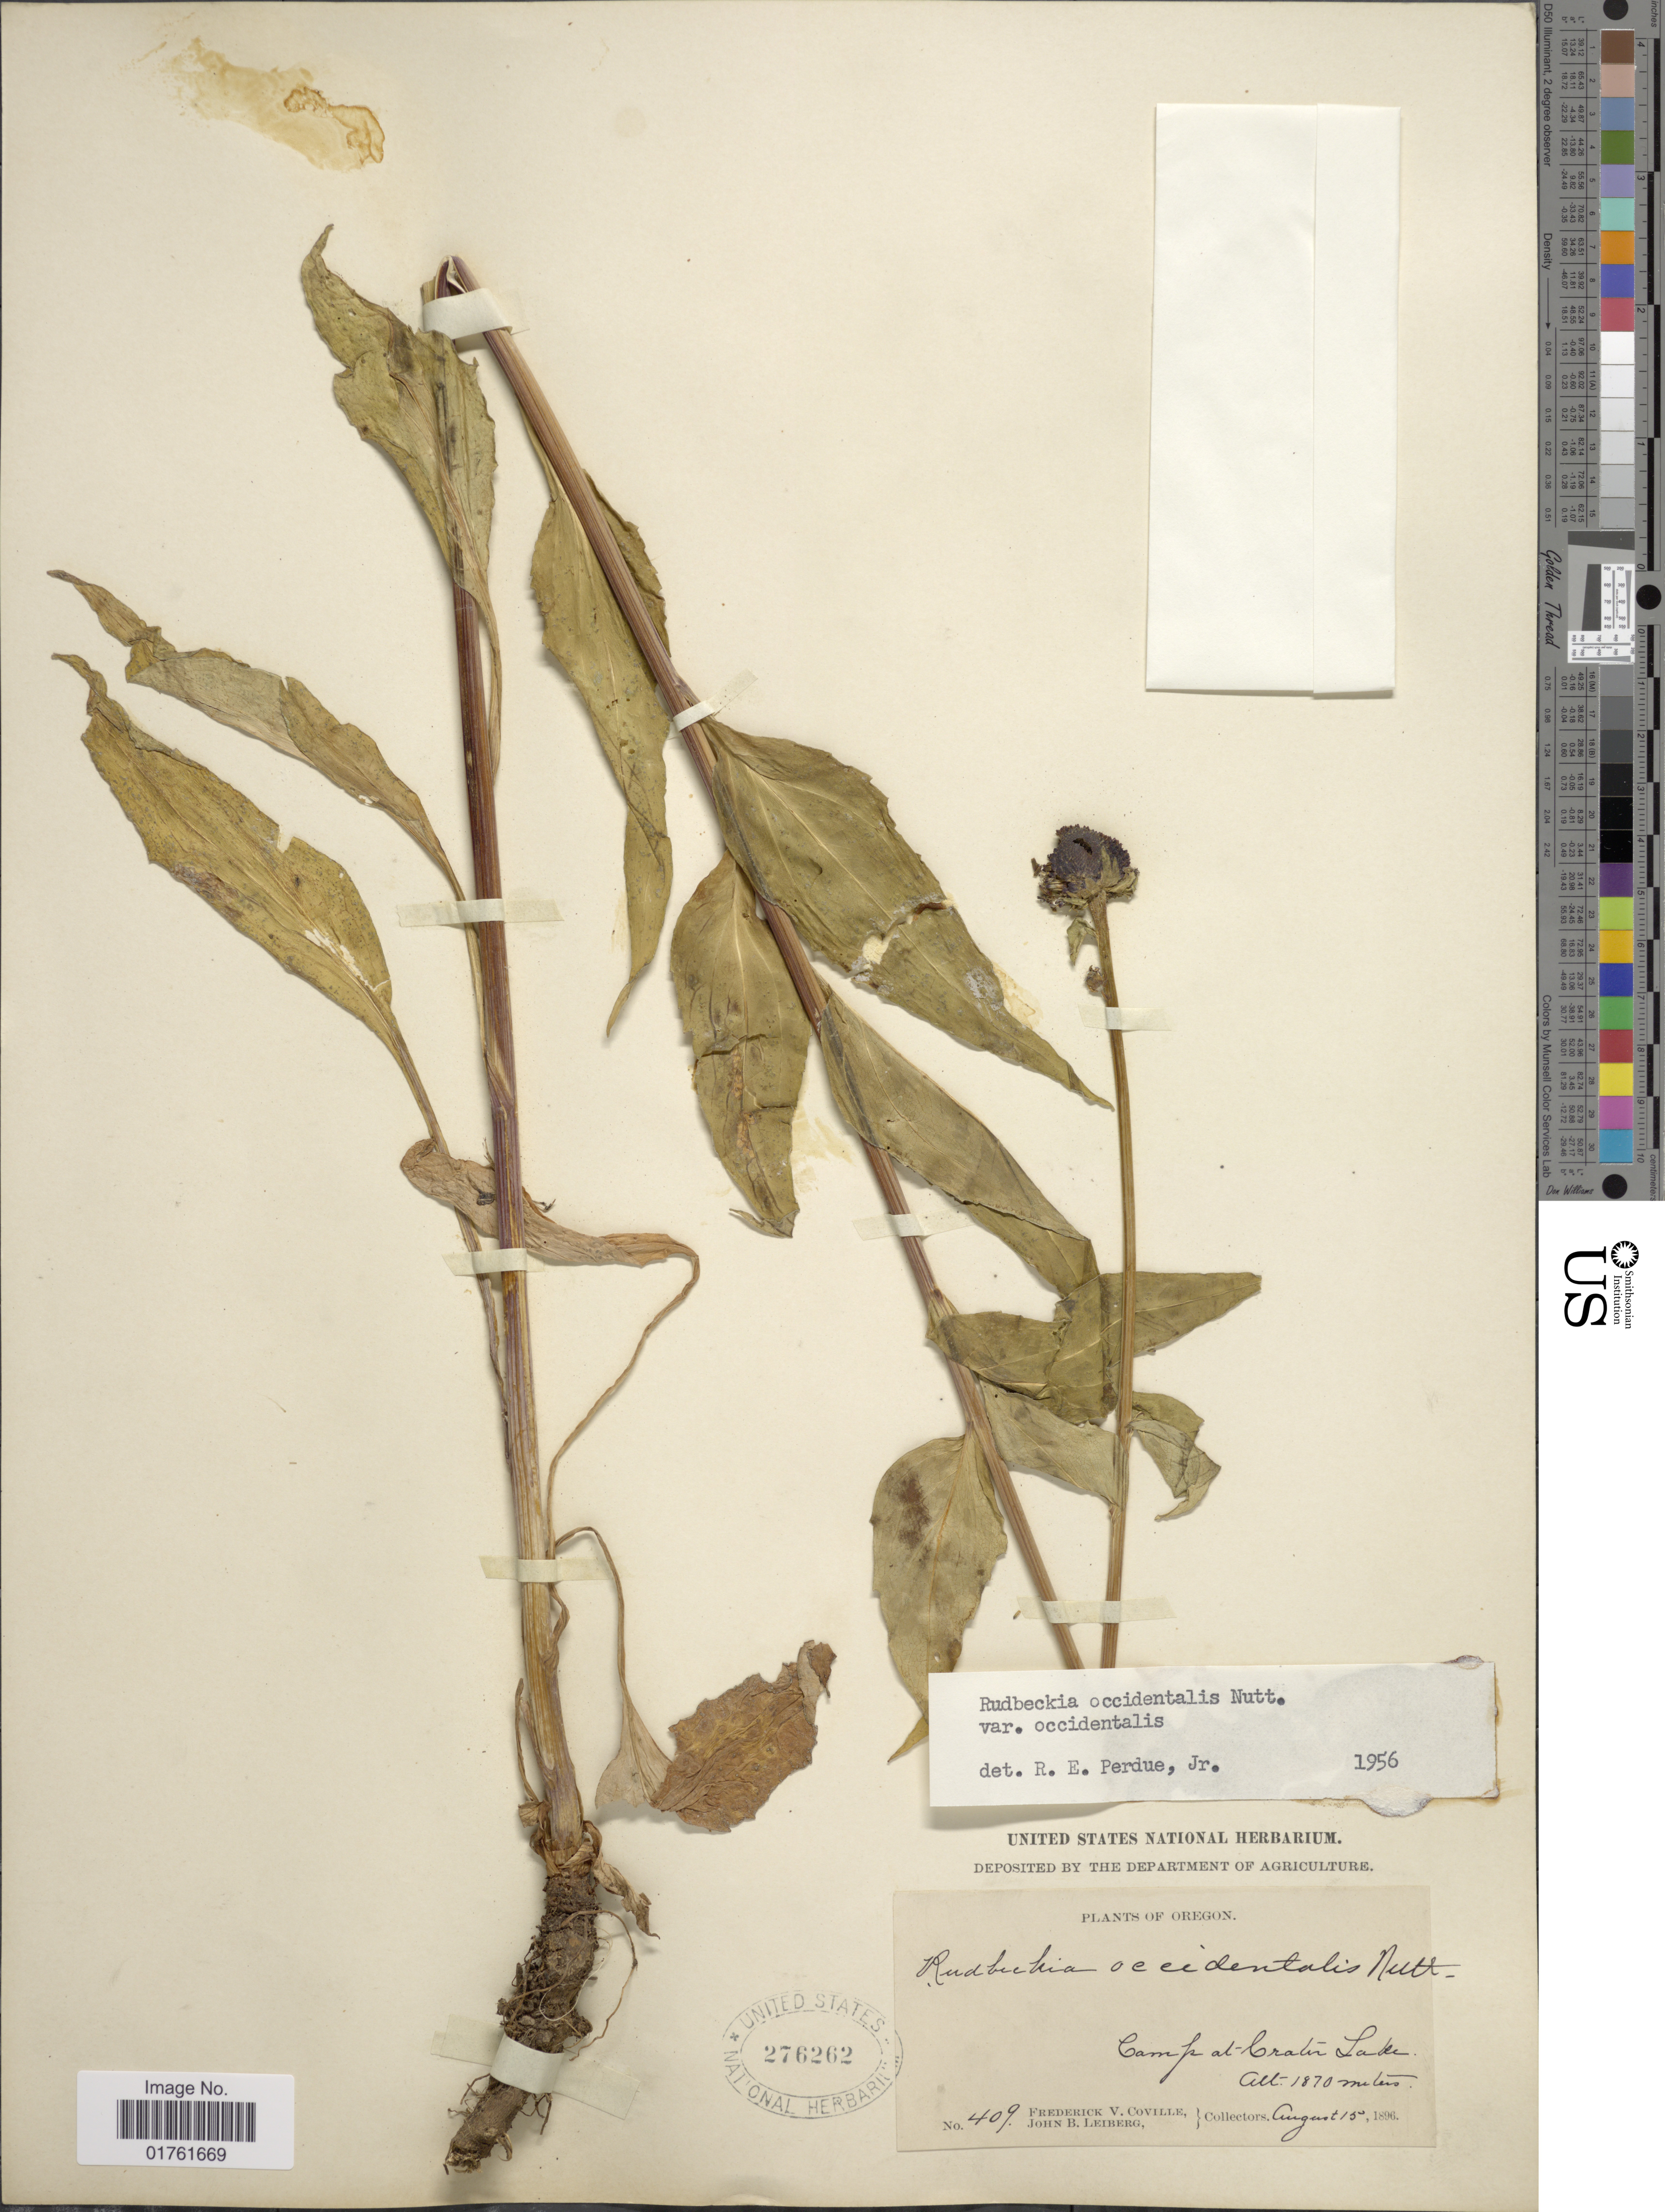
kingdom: Plantae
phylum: Tracheophyta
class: Magnoliopsida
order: Asterales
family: Asteraceae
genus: Rudbeckia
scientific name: Rudbeckia occidentalis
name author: Nutt.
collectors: F. V. Coville & J. B. Leiberg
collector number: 409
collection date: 1896-08-15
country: United States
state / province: Oregon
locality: Camp at Crater Lake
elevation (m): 1870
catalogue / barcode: US 276262